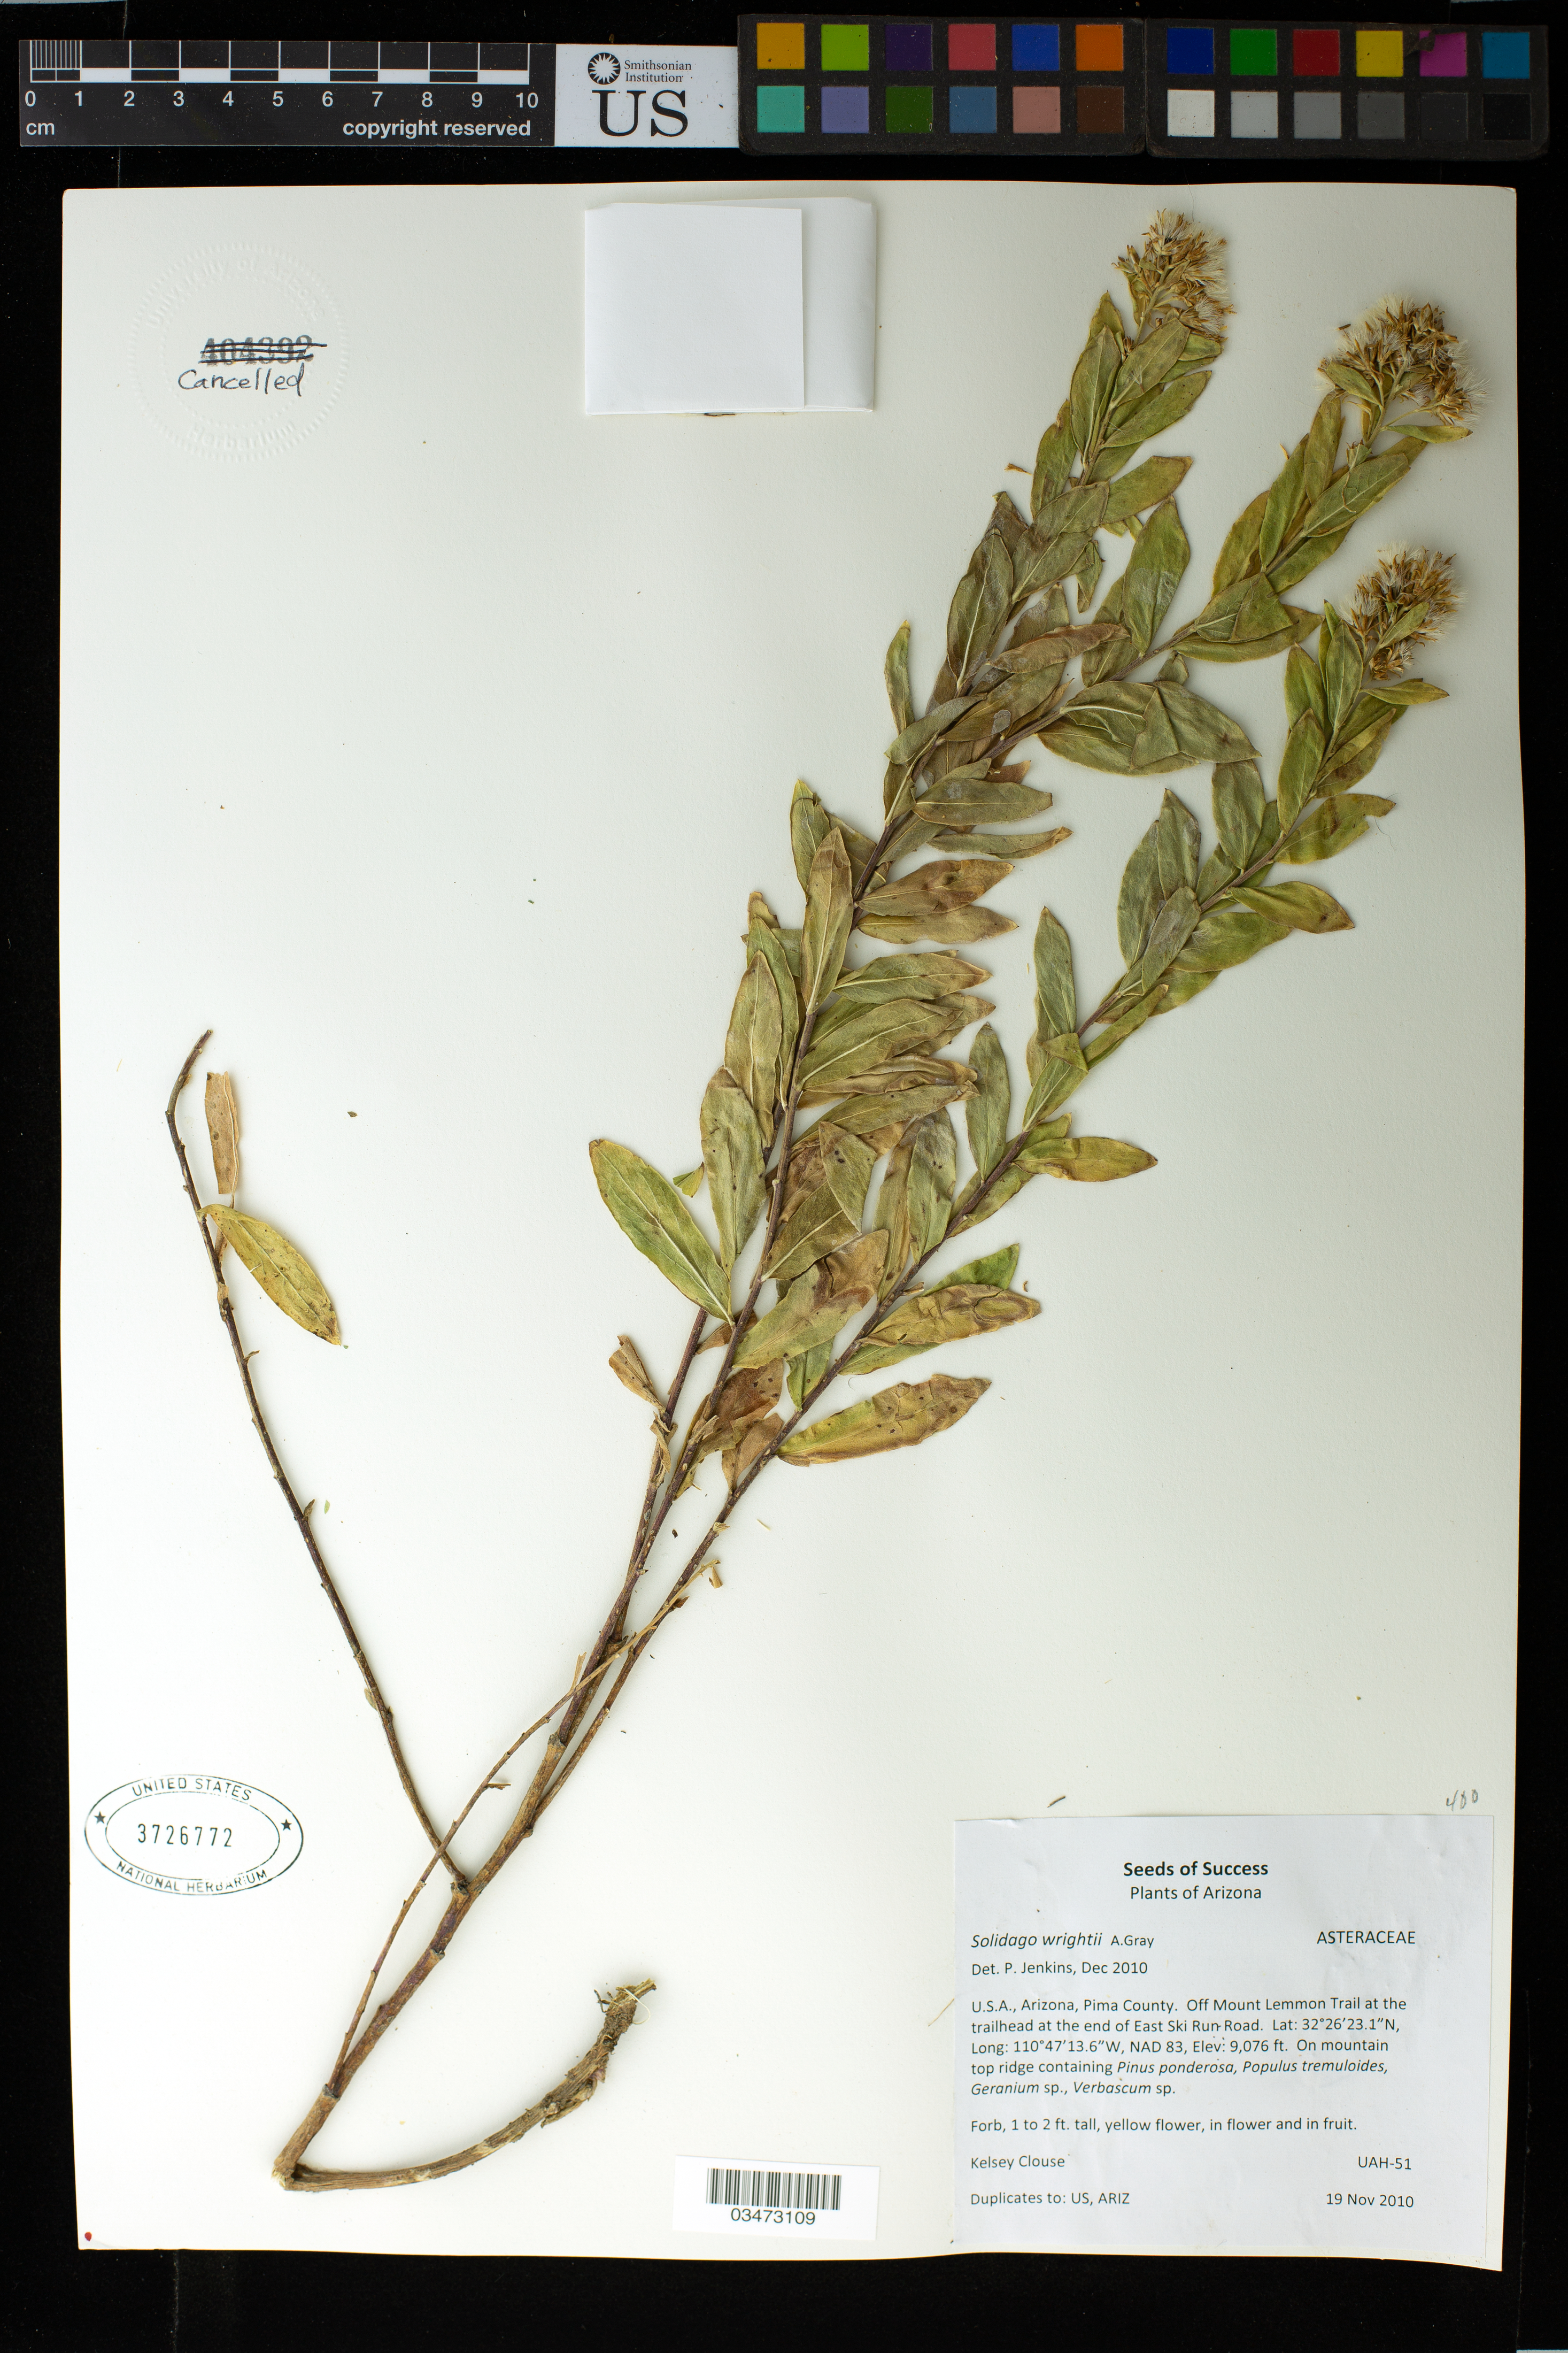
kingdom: Plantae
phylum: Tracheophyta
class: Magnoliopsida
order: Asterales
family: Asteraceae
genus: Solidago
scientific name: Solidago wrightii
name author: A. Gray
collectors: K. Clouse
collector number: UAH-51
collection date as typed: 19 Nov 2010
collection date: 2010-11-19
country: United States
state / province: Arizona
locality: Pima County. Off Mount Lemmon Trail at the trailhead at the end of East Ski Run Road.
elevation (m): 2766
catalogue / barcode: US 3726772